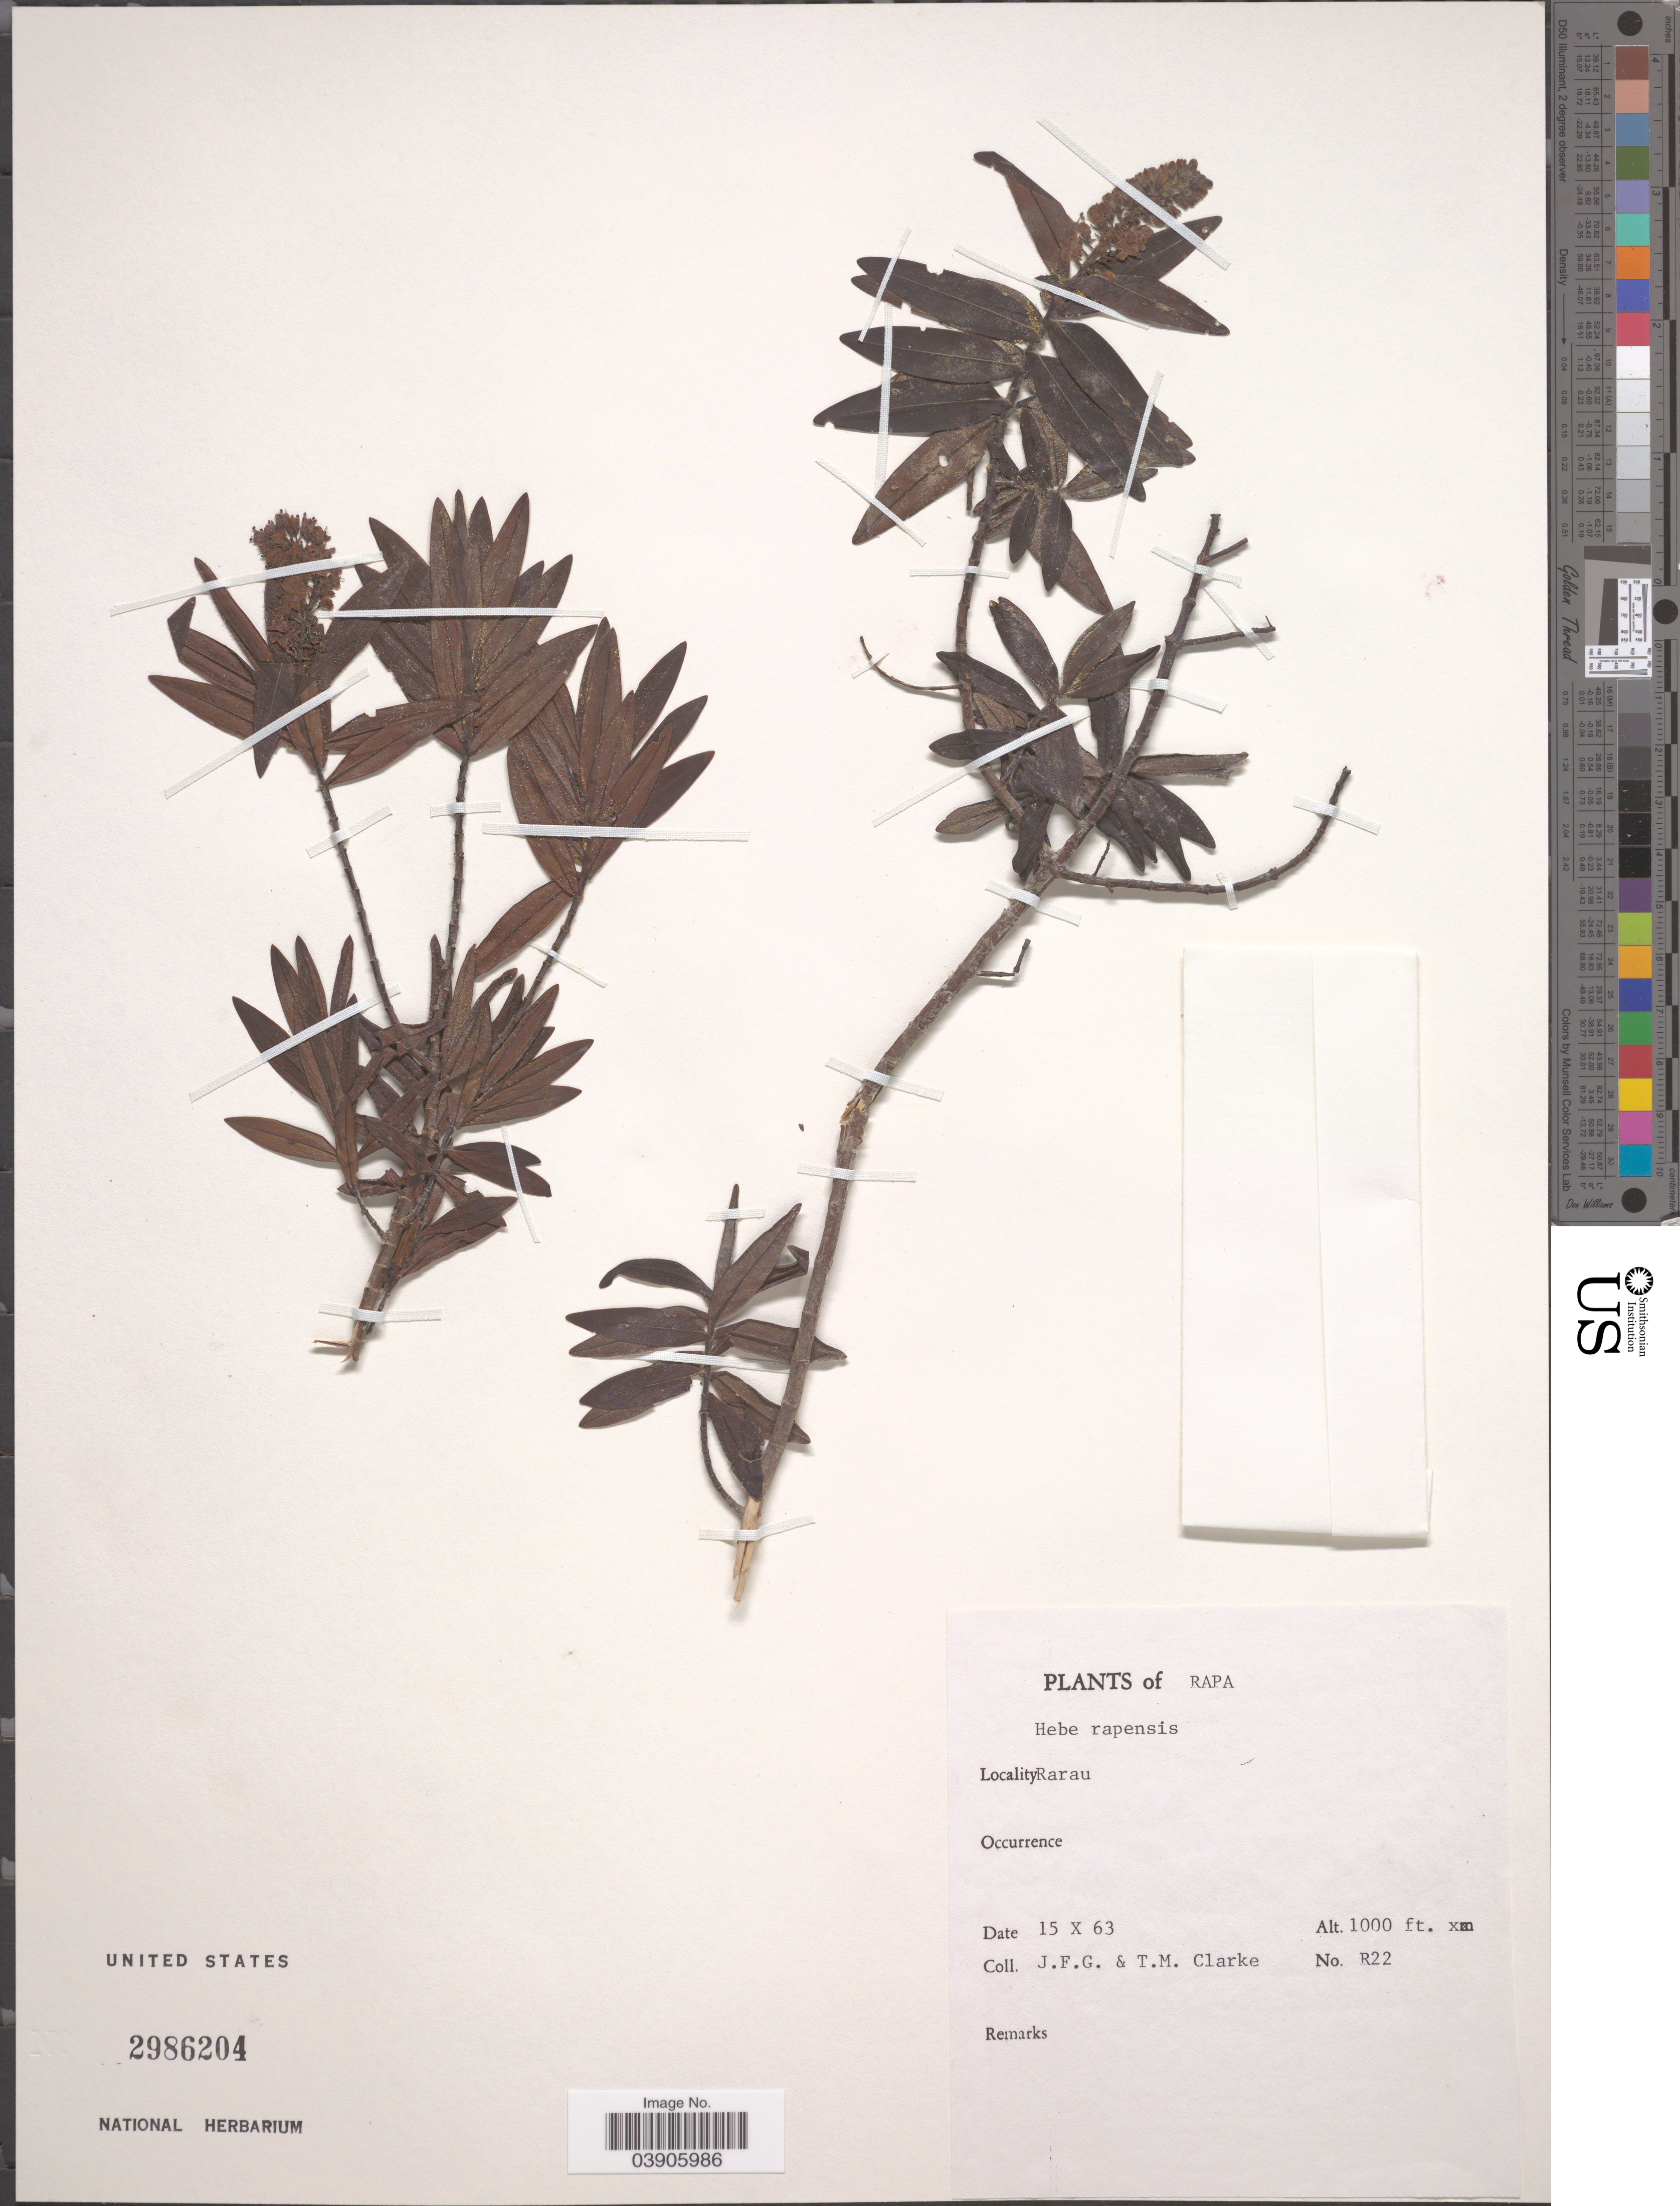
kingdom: Plantae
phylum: Tracheophyta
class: Magnoliopsida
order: Lamiales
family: Plantaginaceae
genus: Hebe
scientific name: Hebe rapensis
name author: (F. Br.) Garn.-Jones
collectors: J. F. Clarke & T. M. Clarke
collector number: R22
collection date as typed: Transcribed d/m/y: 15/10/63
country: French Polynesia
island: Rapa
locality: Rapa.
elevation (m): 305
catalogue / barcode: US 2986204